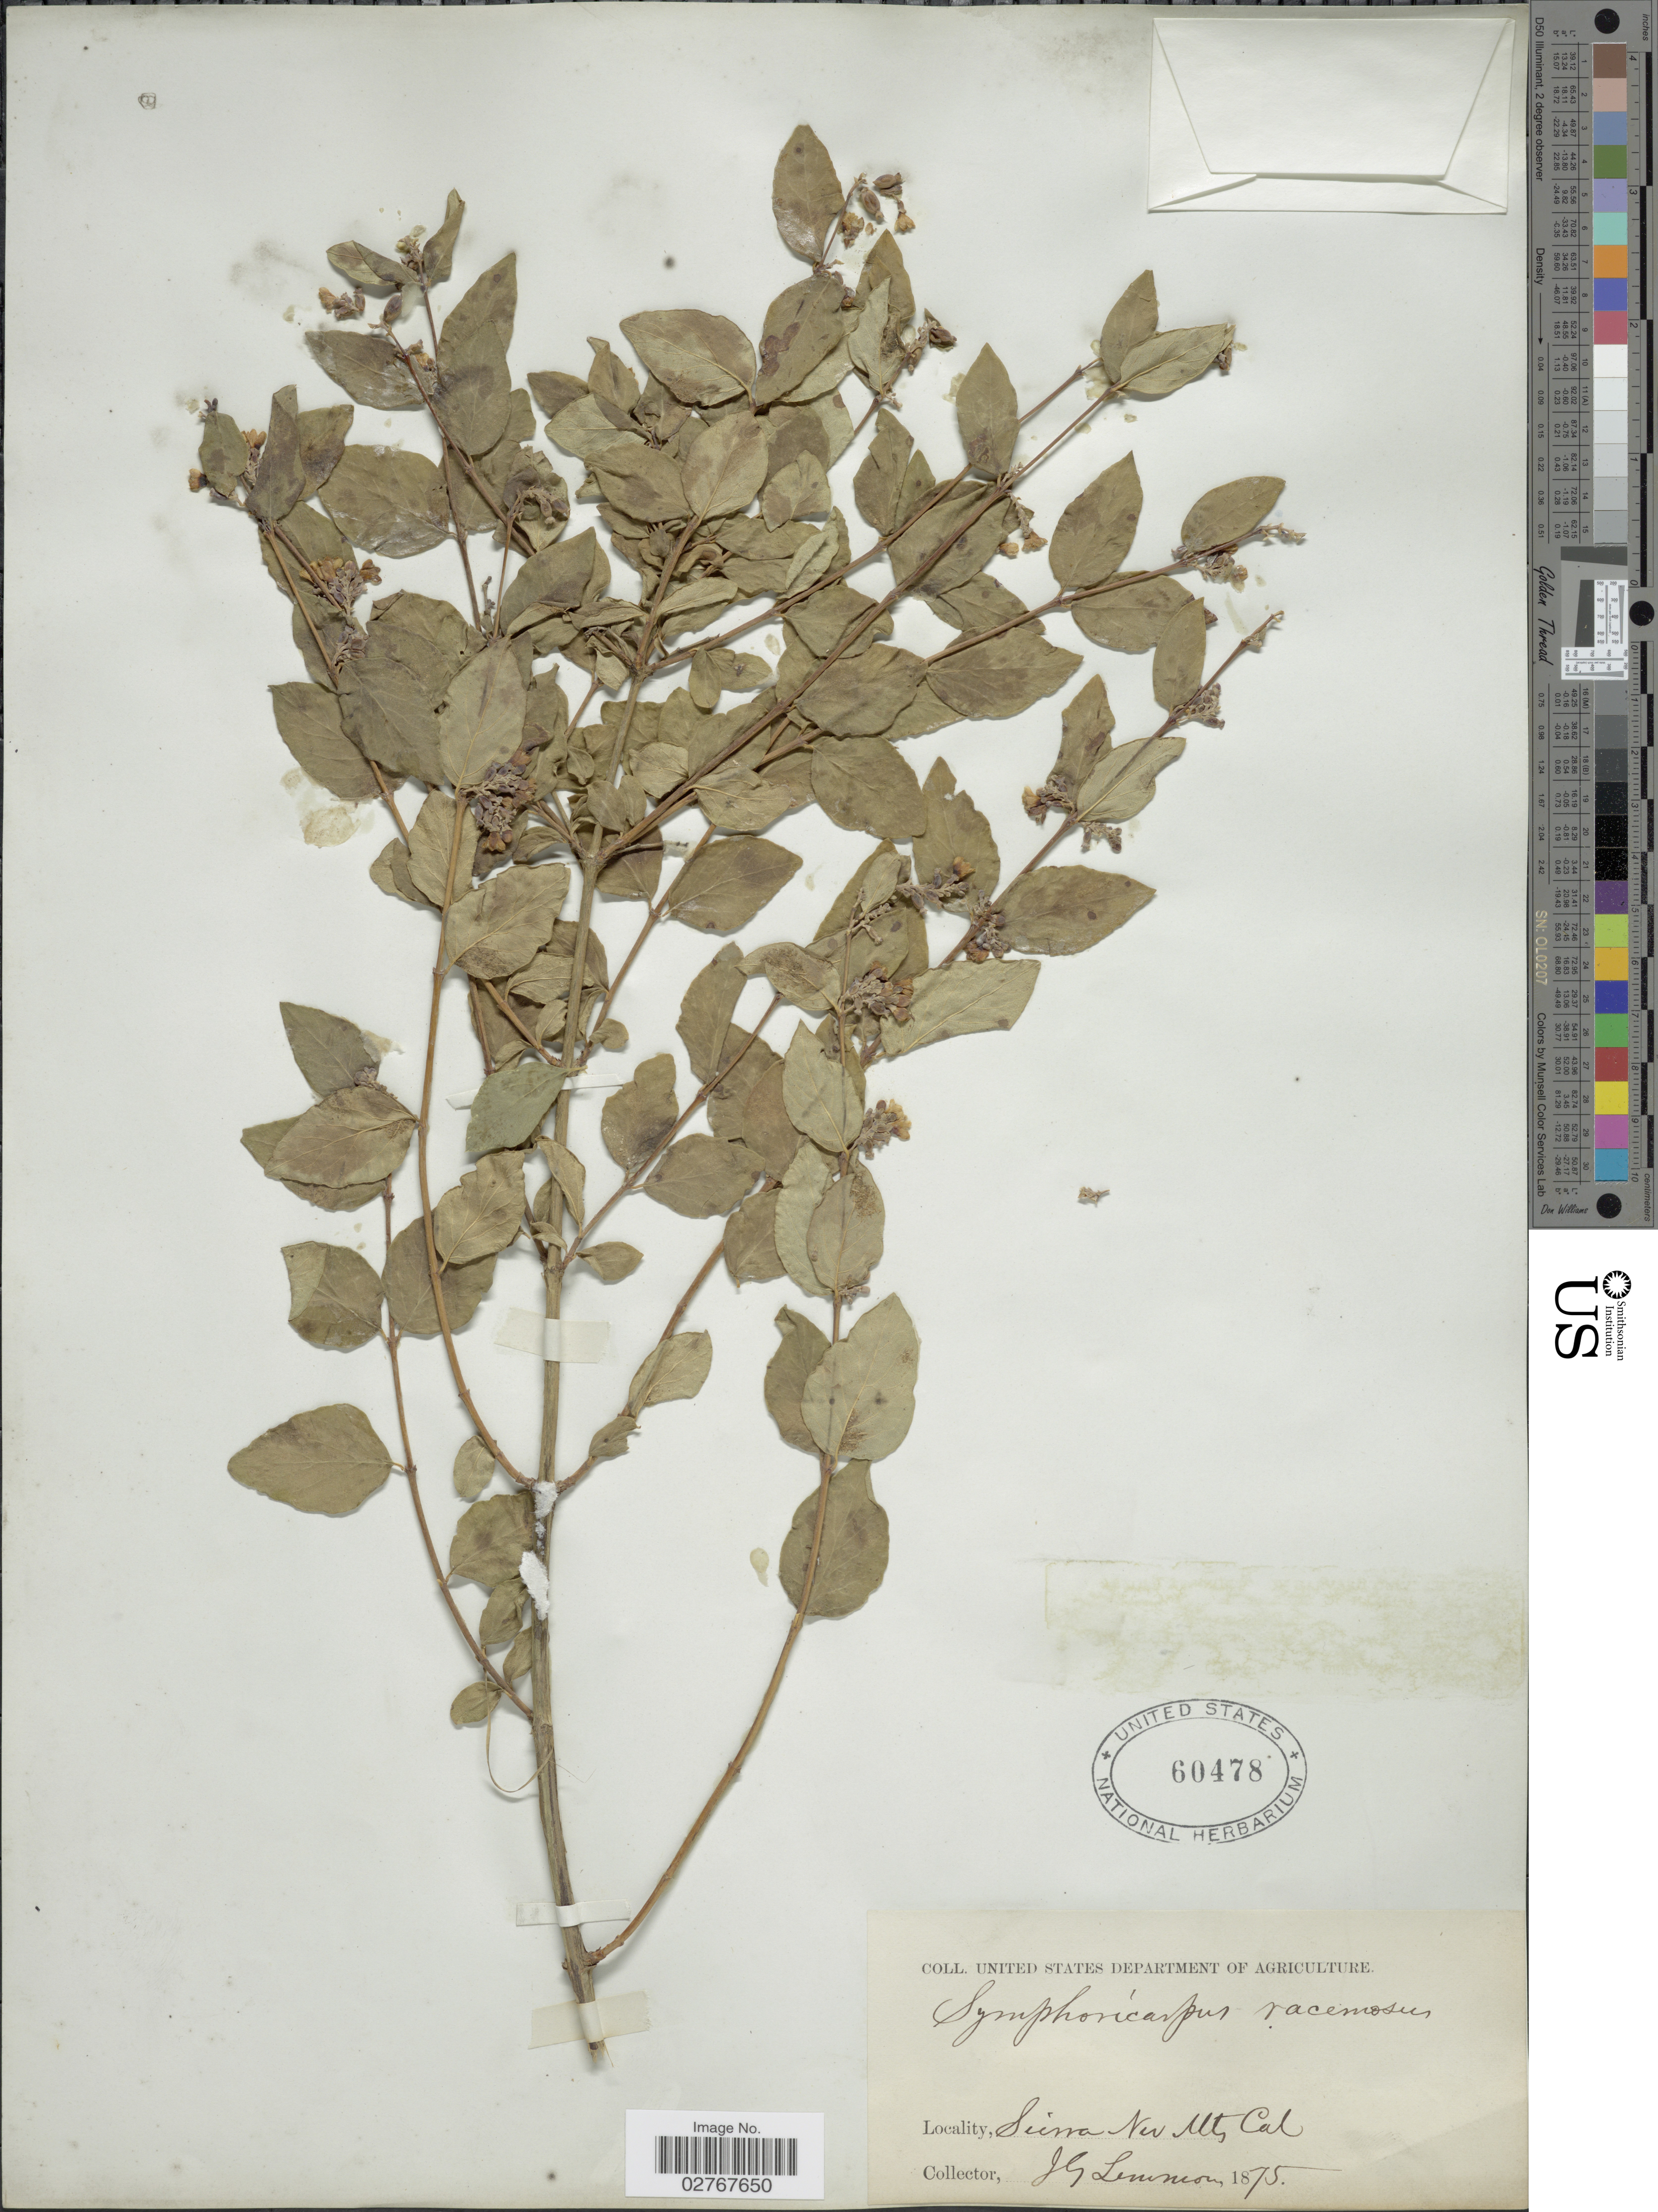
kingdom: Plantae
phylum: Tracheophyta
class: Magnoliopsida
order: Dipsacales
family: Caprifoliaceae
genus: Symphoricarpos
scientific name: Symphoricarpos rivularis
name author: Suksd.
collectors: J. Lemmon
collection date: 1875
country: United States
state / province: California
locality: Sierra Nev Mts.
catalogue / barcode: US 60478